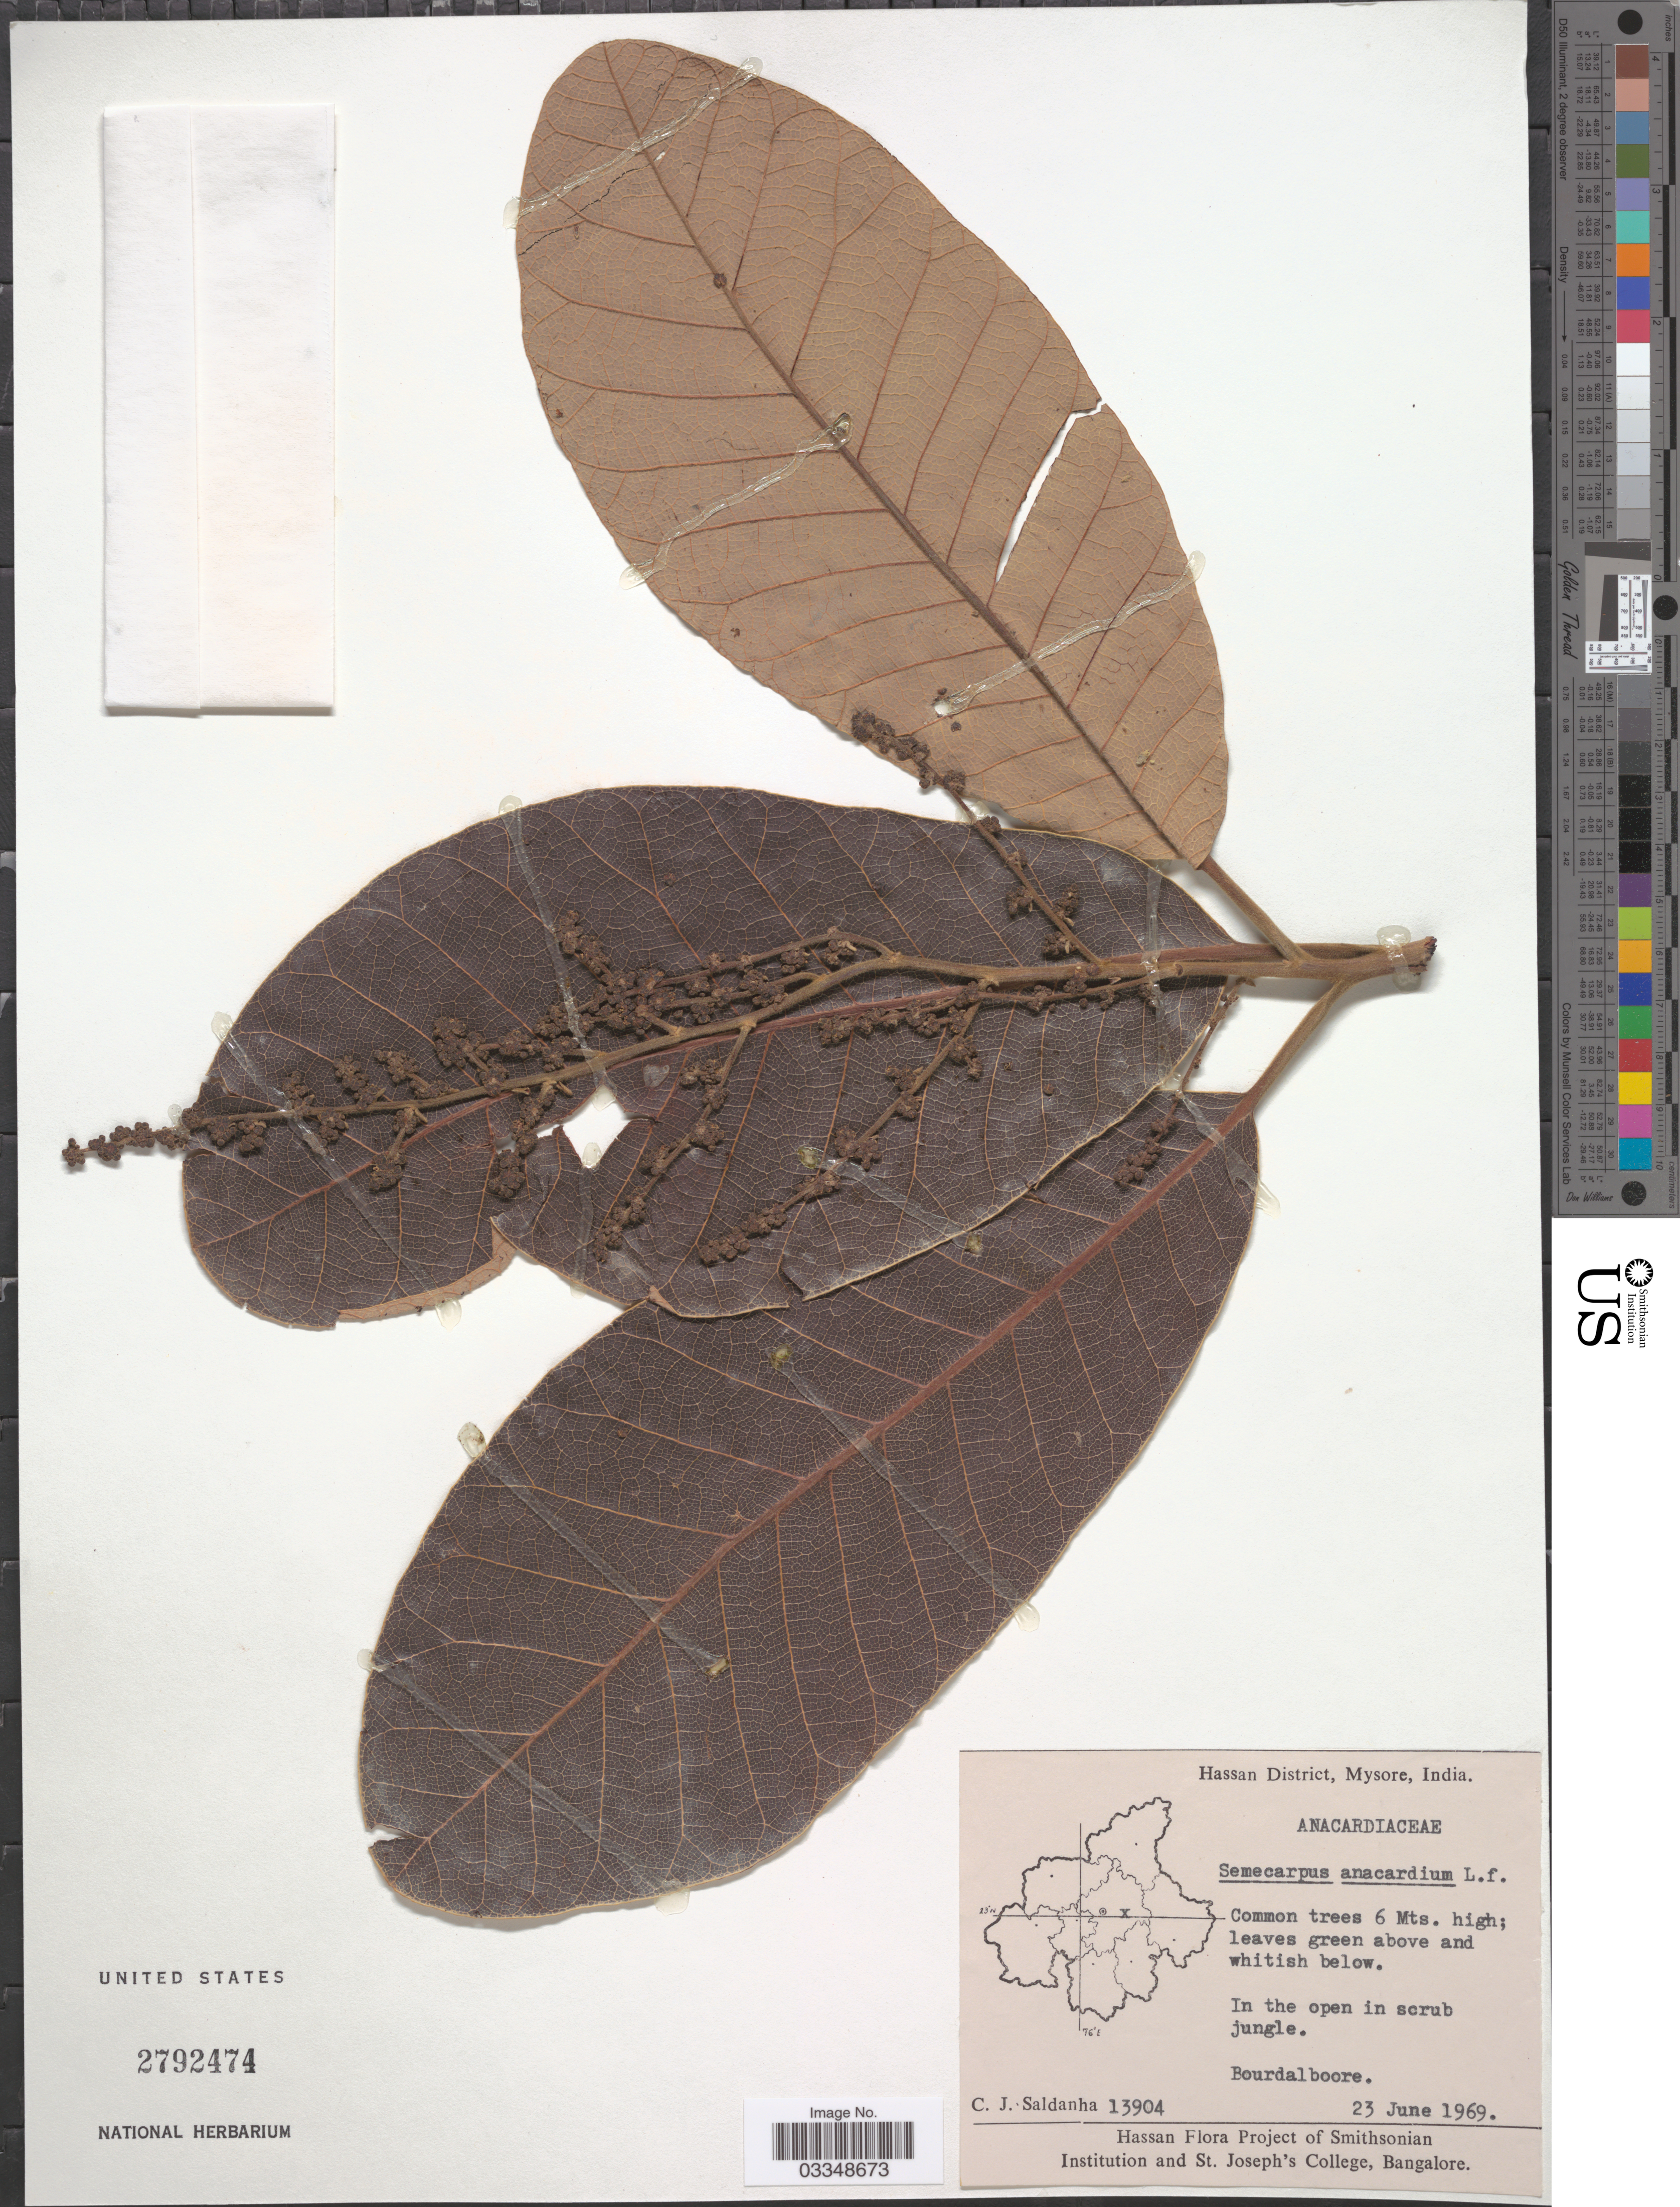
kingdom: Plantae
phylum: Tracheophyta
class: Magnoliopsida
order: Sapindales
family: Anacardiaceae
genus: Semecarpus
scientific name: Semecarpus anacardium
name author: L. f.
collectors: C. J. Saldanha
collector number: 13904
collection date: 1969-06-23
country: India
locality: Hassan District, Mysore. Bourdalboore.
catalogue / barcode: US 2792474